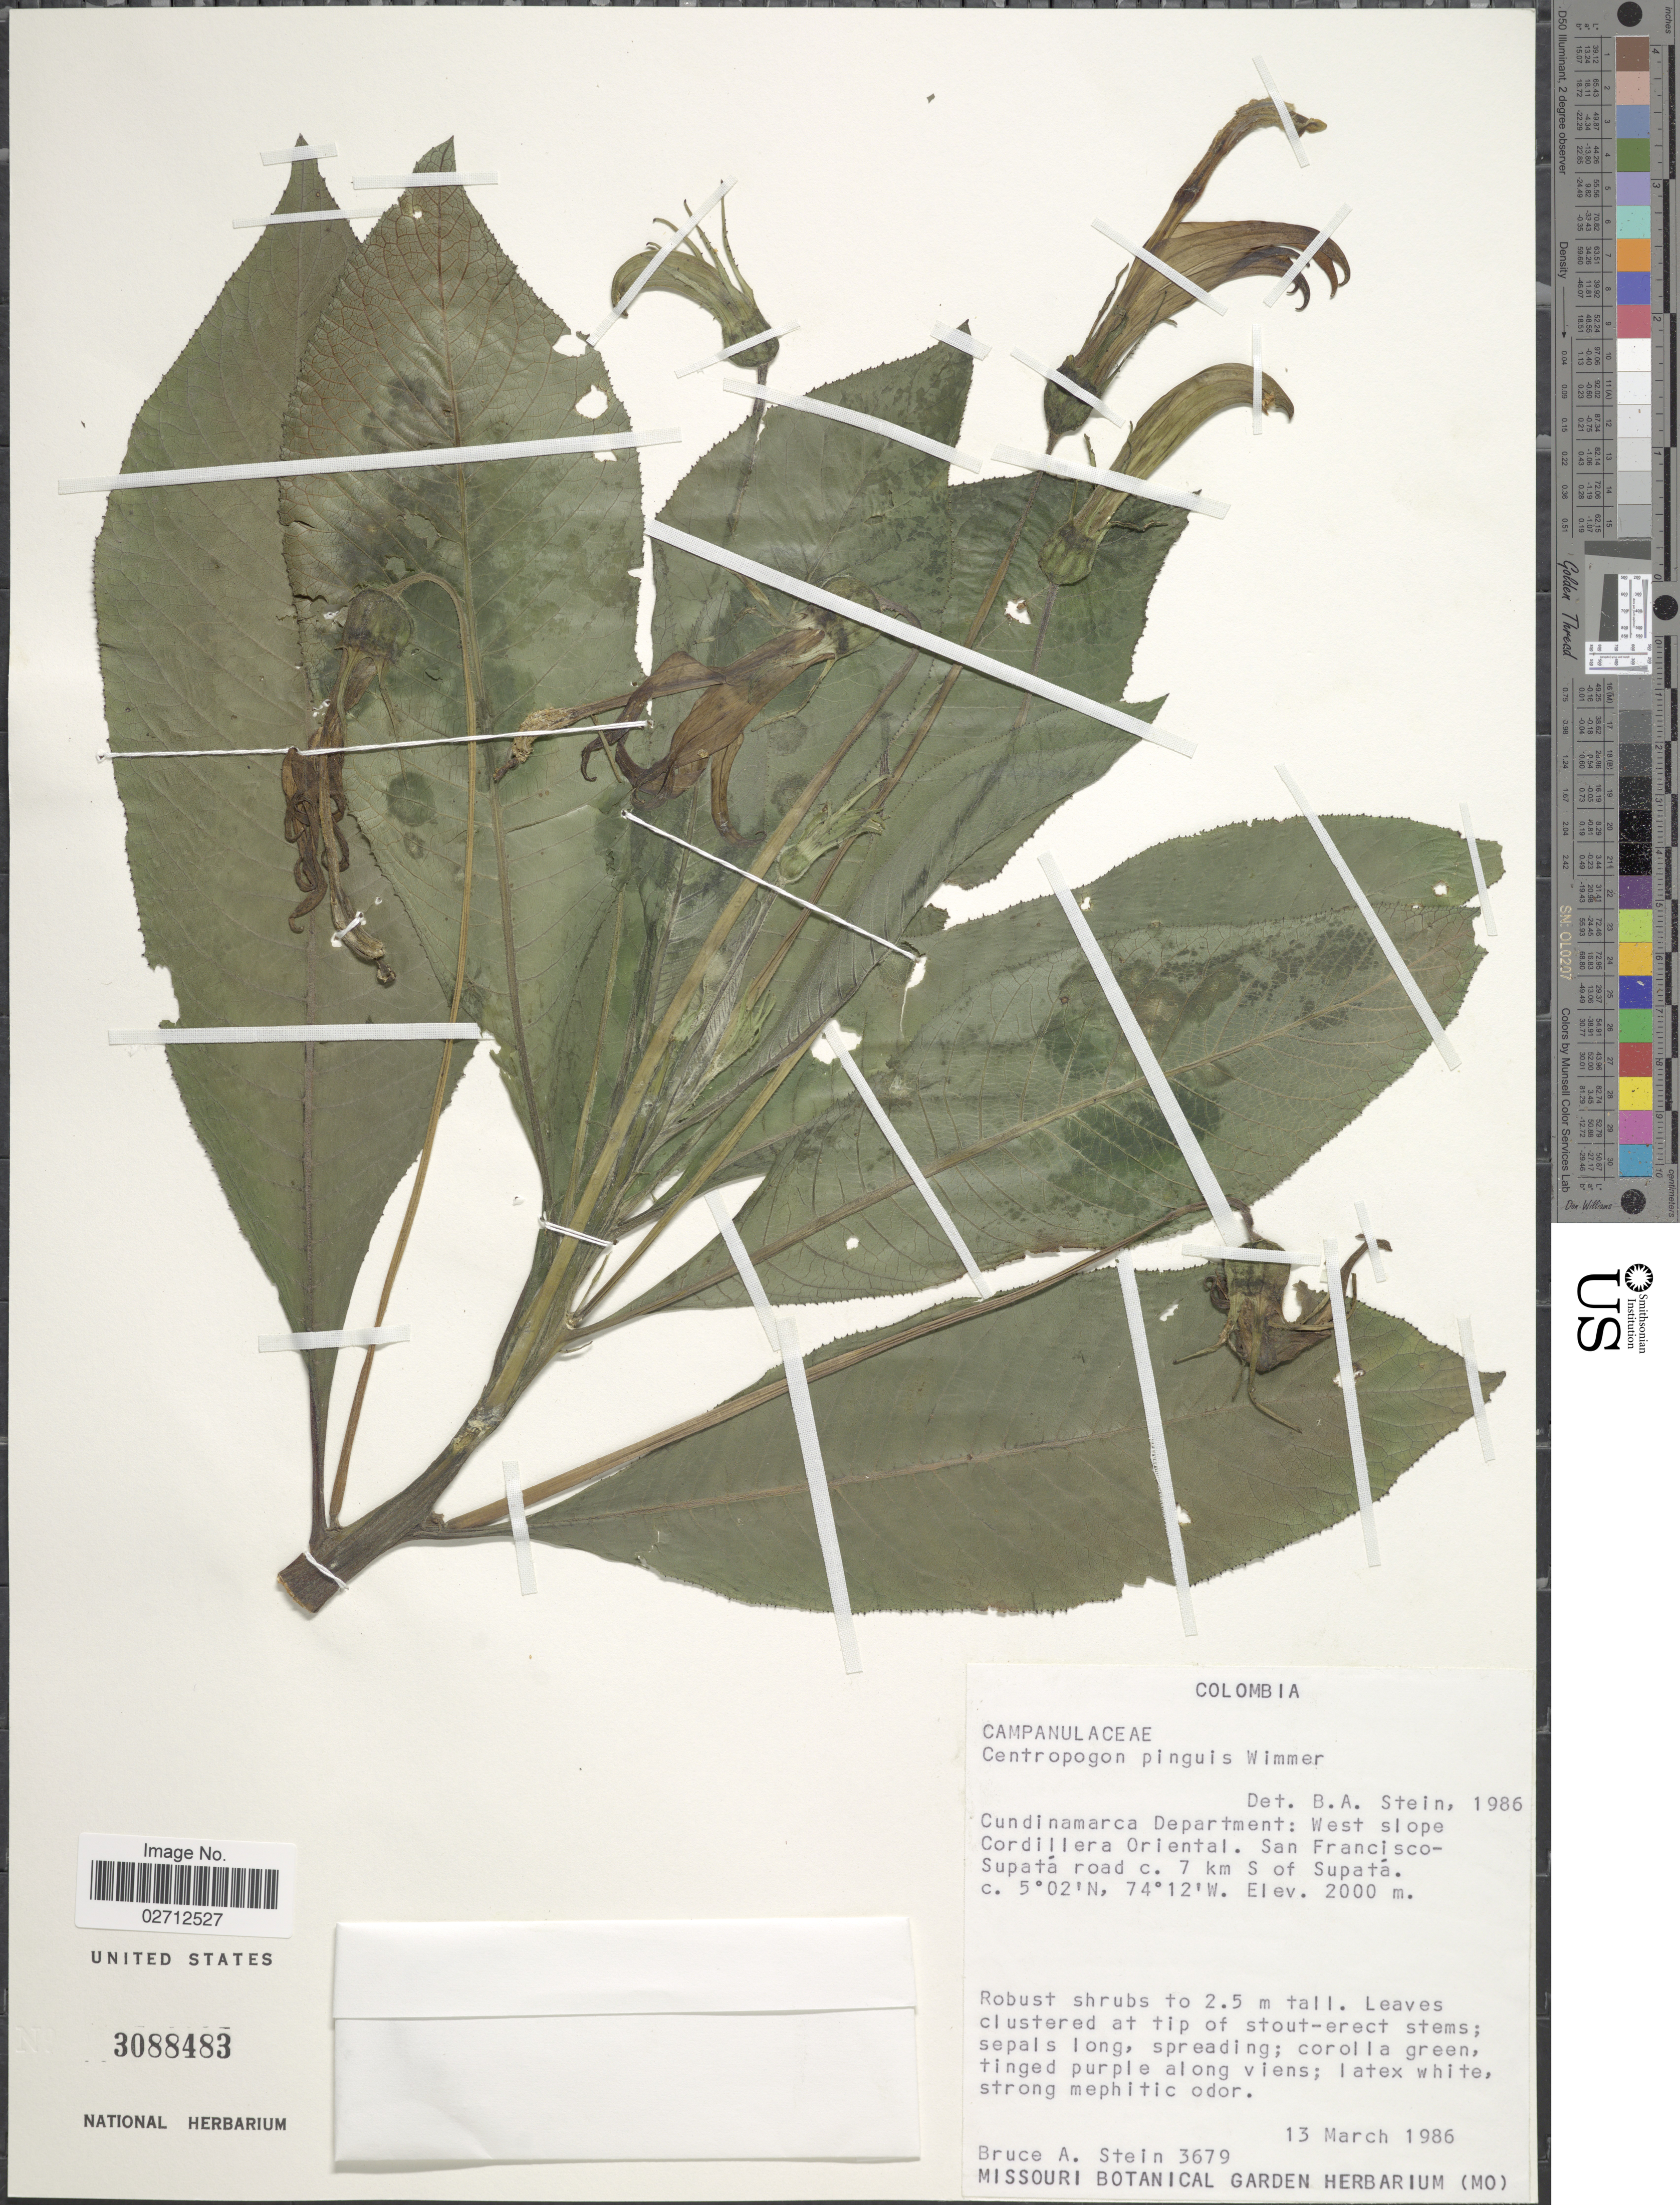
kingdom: Plantae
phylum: Tracheophyta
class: Magnoliopsida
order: Asterales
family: Campanulaceae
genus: Centropogon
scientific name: Centropogon pinguis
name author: E. Wimm.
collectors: B. A. Stein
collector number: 3679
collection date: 1986-03-13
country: Colombia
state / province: Cundinamarca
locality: Cundinamarca Department: West slope Cordillera Oriental. San Francisco-Supatá road c. 7 km S of Supatá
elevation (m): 2000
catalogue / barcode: US 3088483